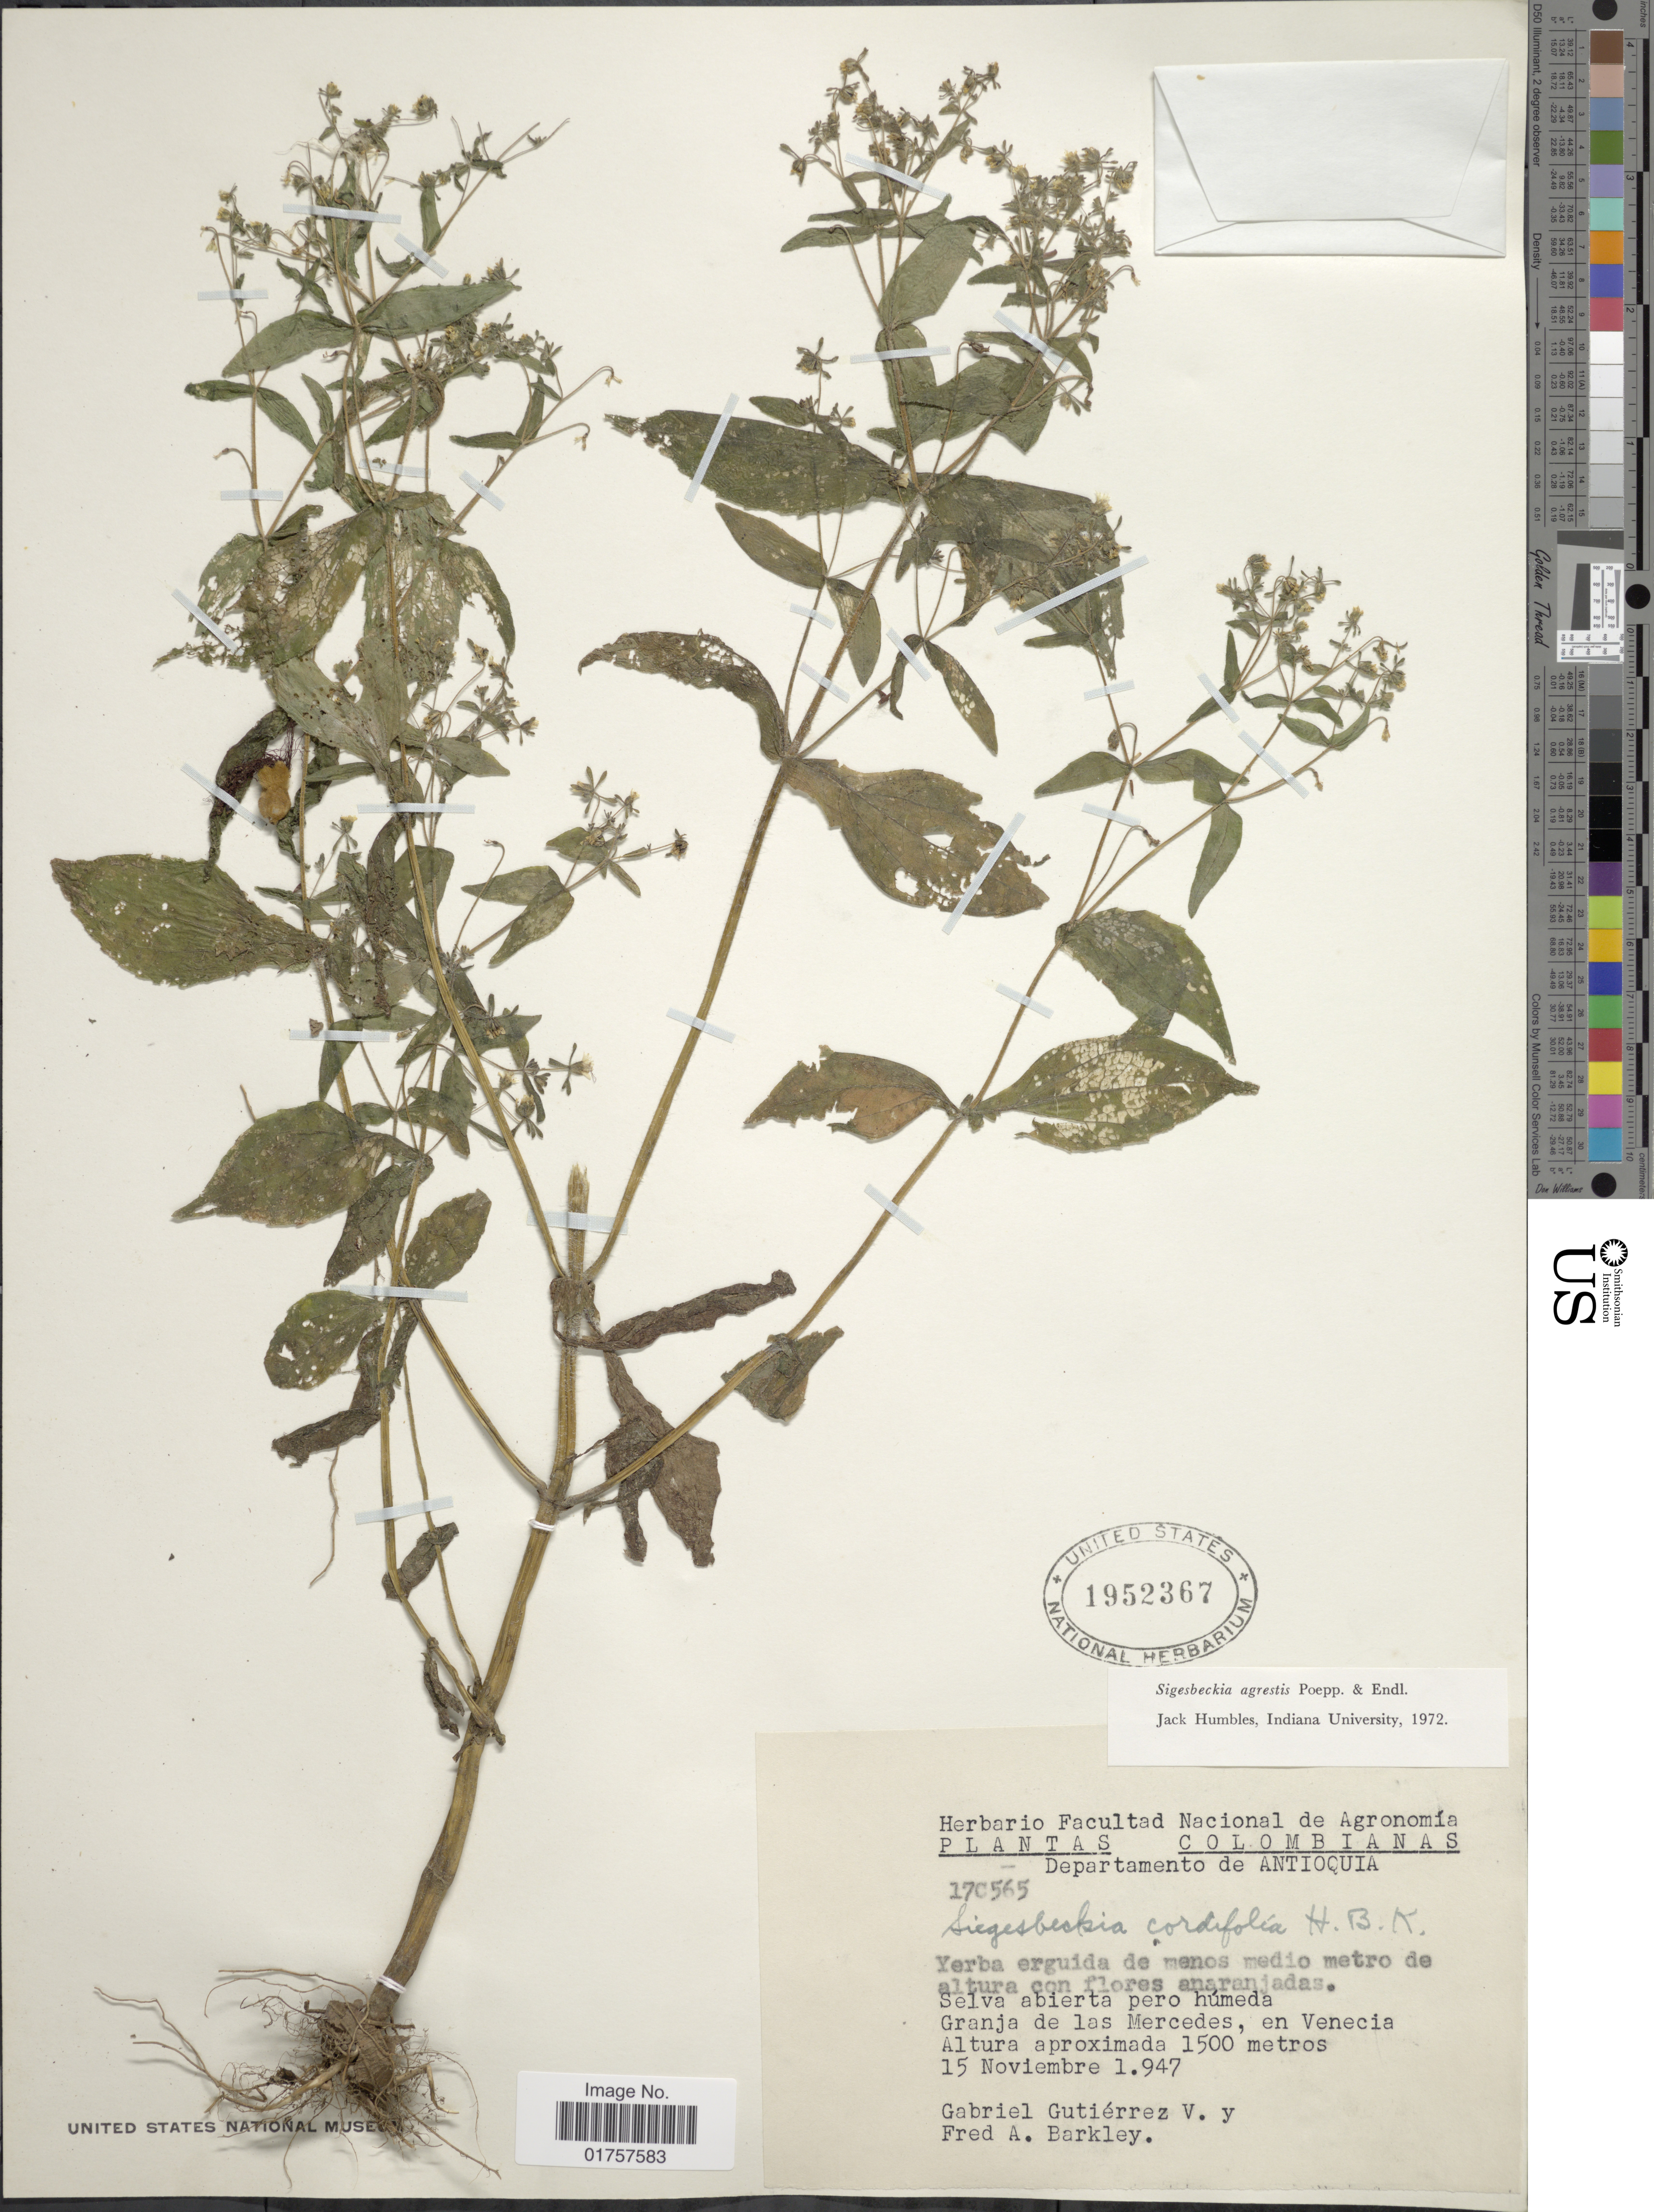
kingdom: Plantae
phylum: Tracheophyta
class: Magnoliopsida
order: Asterales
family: Asteraceae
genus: Sigesbeckia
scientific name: Sigesbeckia agrestis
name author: Poepp.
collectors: G. Gutiérrez V. & F. A. Barkley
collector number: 17C565*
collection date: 1947-11-15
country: Colombia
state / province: Antioquia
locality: Granja de las Mercedes, en Venecia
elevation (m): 1500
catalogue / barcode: US 1952367